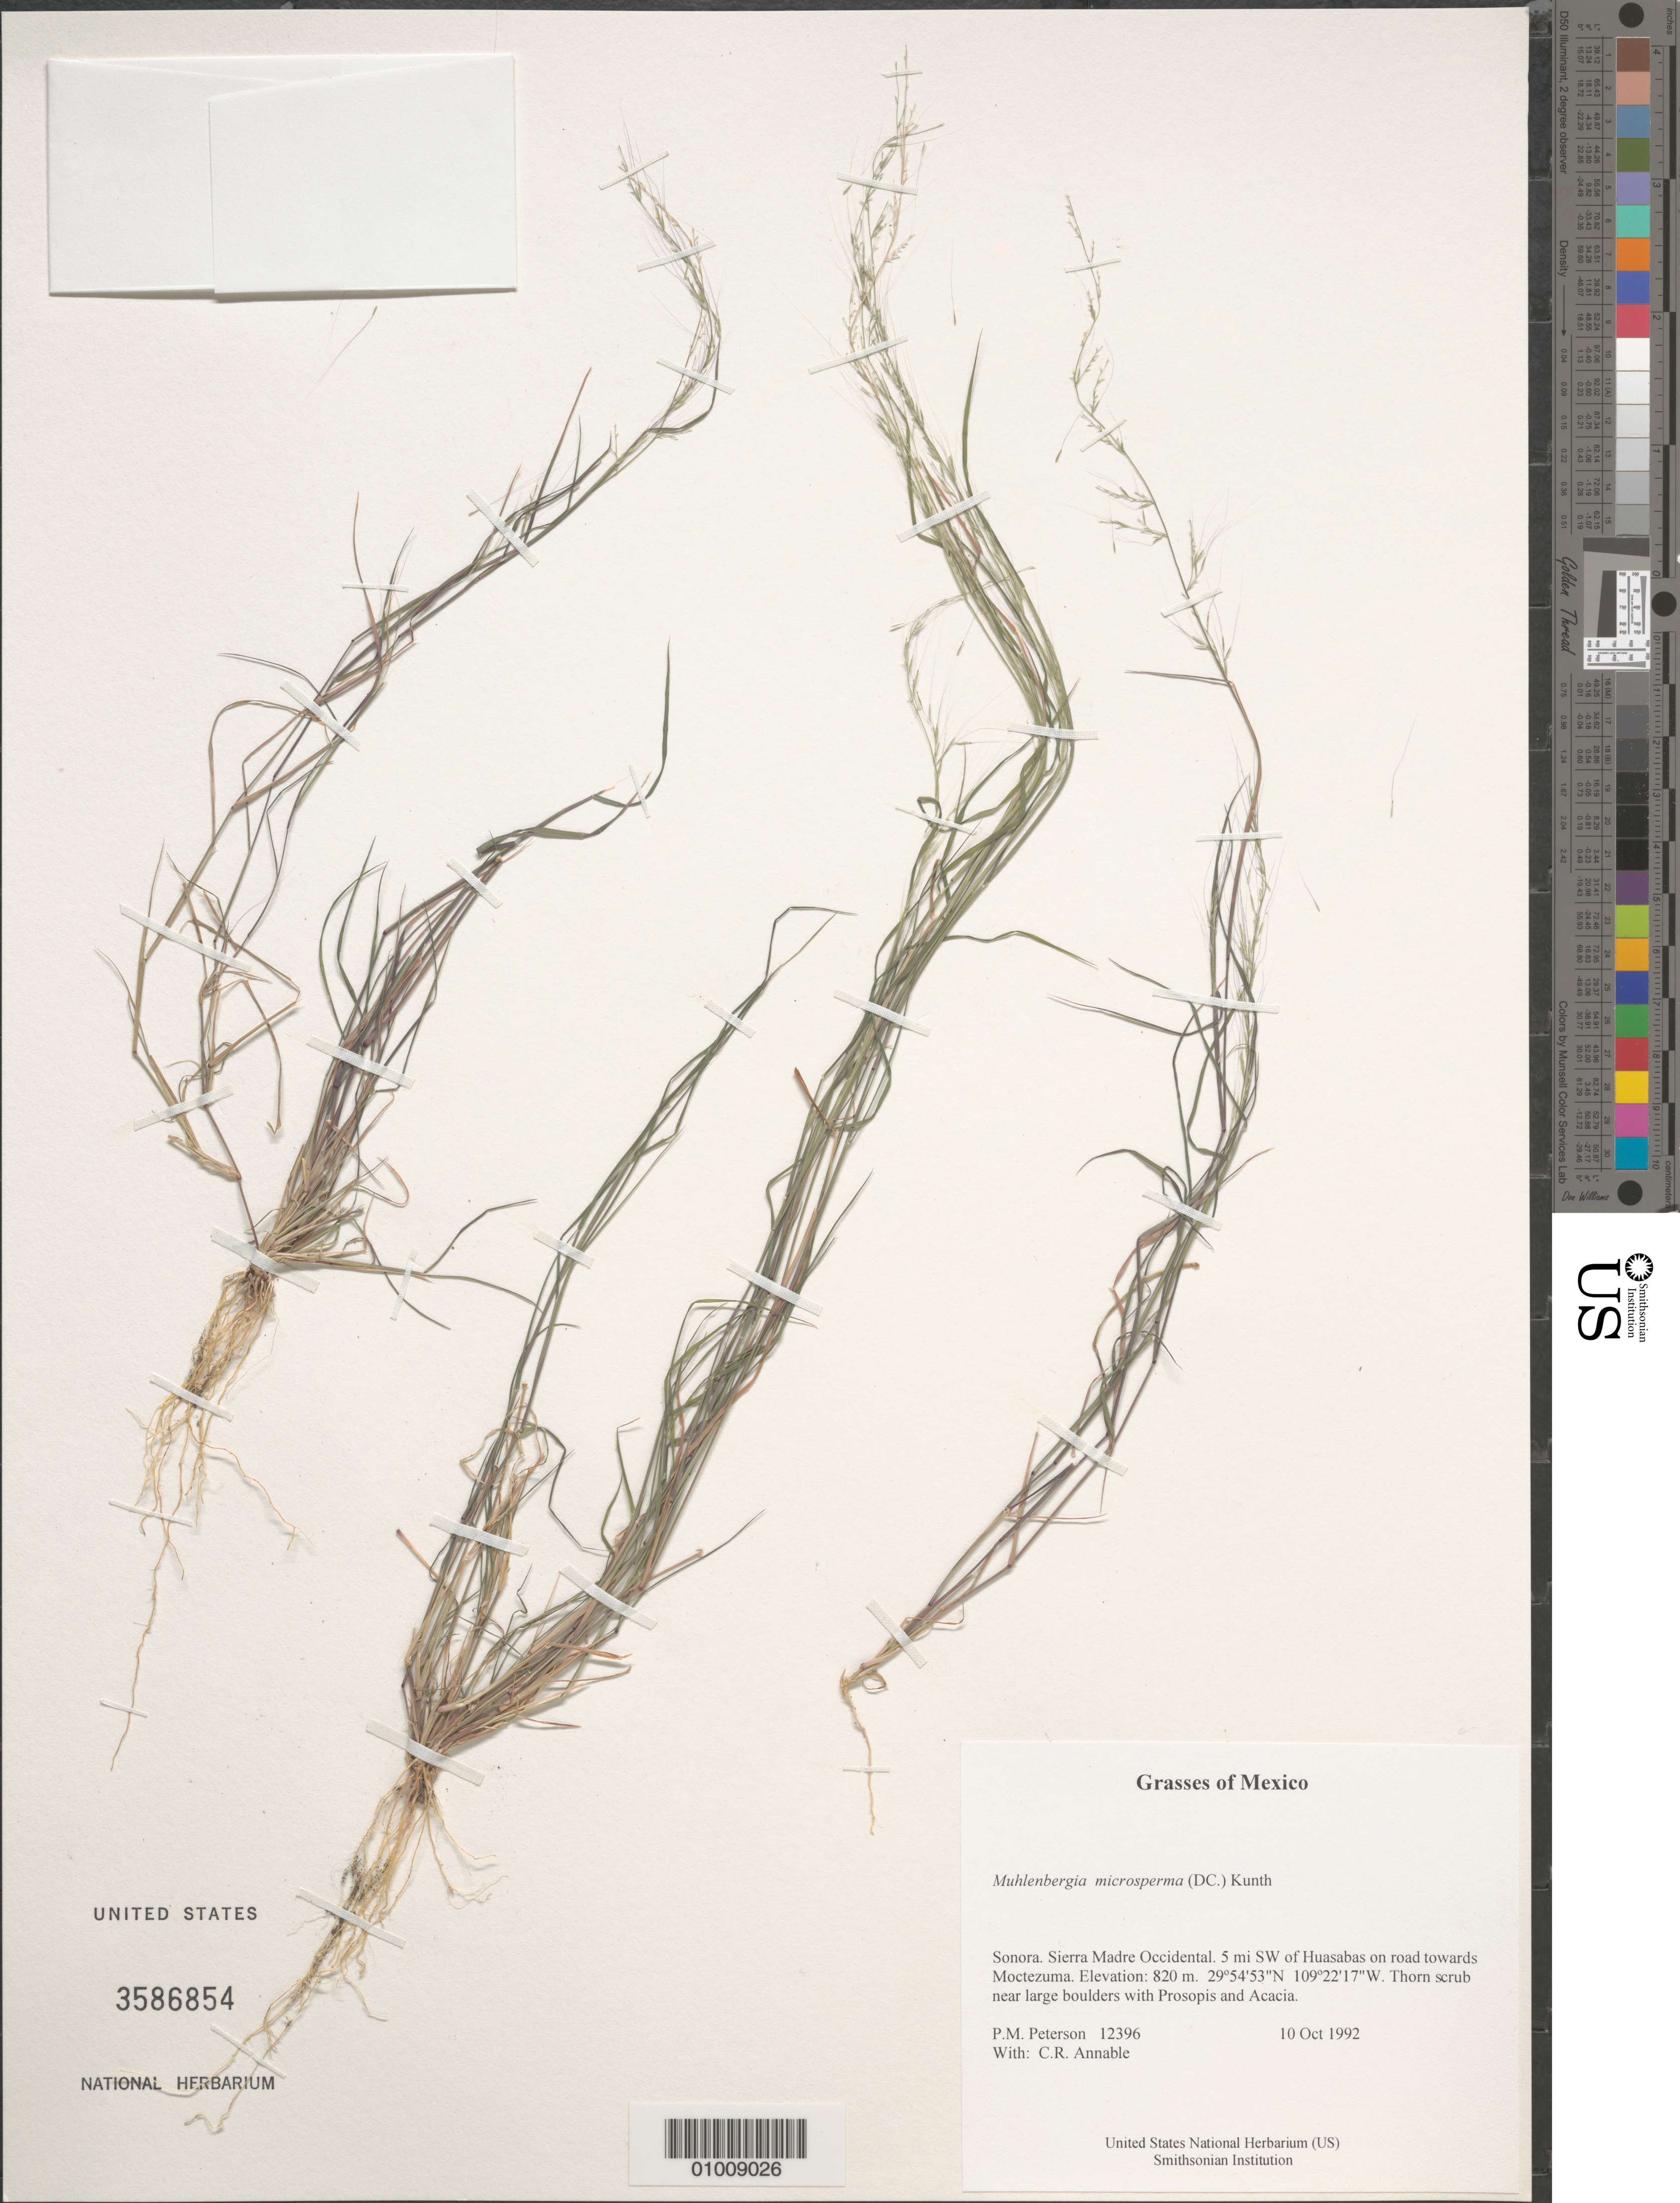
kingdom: Plantae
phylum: Tracheophyta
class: Liliopsida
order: Poales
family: Poaceae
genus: Muhlenbergia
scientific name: Muhlenbergia microsperma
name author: (DC.) Kunth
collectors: P. M. Peterson & C. R. Annable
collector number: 12396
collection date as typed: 10 Oct 1992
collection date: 1992-10-10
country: Mexico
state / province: Sonora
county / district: Sierra Madre Occidental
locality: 5 mi SW of Huasabas on road towards Moctezuma.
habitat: Thorn scrub near large boulders with Prosopis and Acacia.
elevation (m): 820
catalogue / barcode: US 3586854